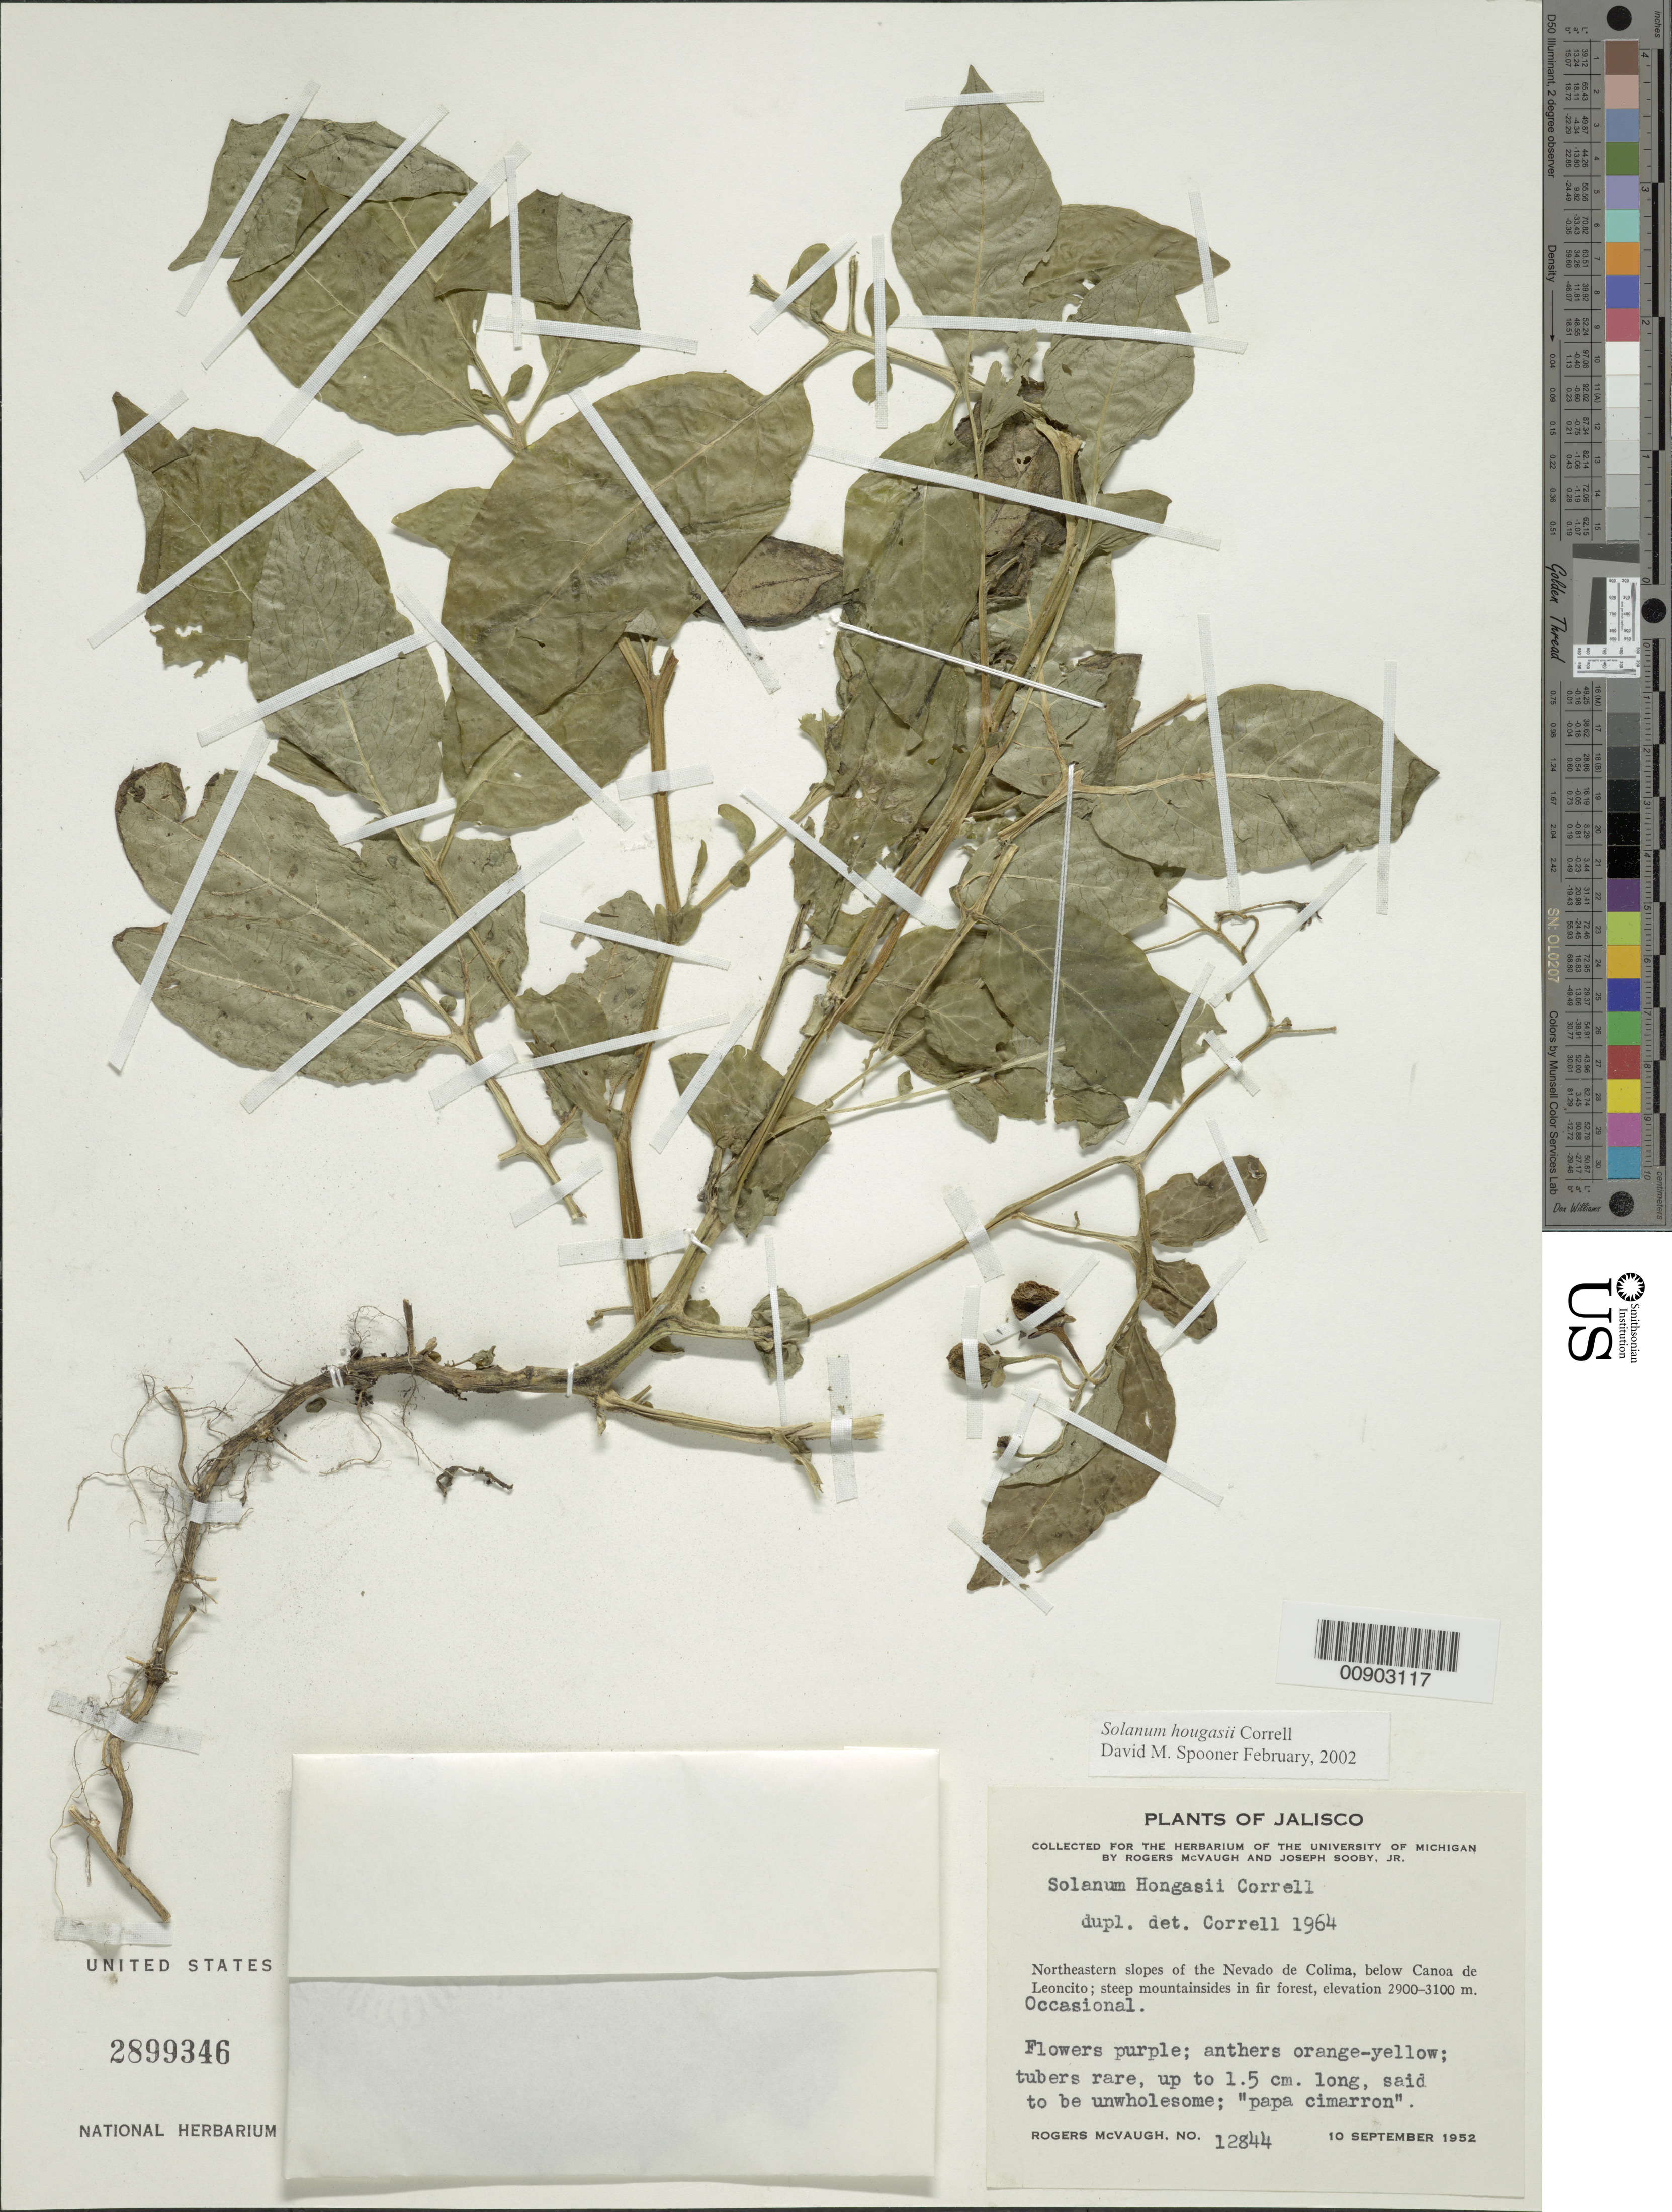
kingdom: Plantae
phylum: Tracheophyta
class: Magnoliopsida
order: Solanales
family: Solanaceae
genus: Solanum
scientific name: Solanum hougasii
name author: Correll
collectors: R. McVaugh & J. Sooby Jr.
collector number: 12844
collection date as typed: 10 Sep 1952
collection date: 1952-09-10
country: Mexico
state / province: Jalisco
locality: Northeastern slopes of the Nevado de Colima, below Canoa de Leoncito.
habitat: Steep mountains in fir forest.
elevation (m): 3100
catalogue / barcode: US 2899346